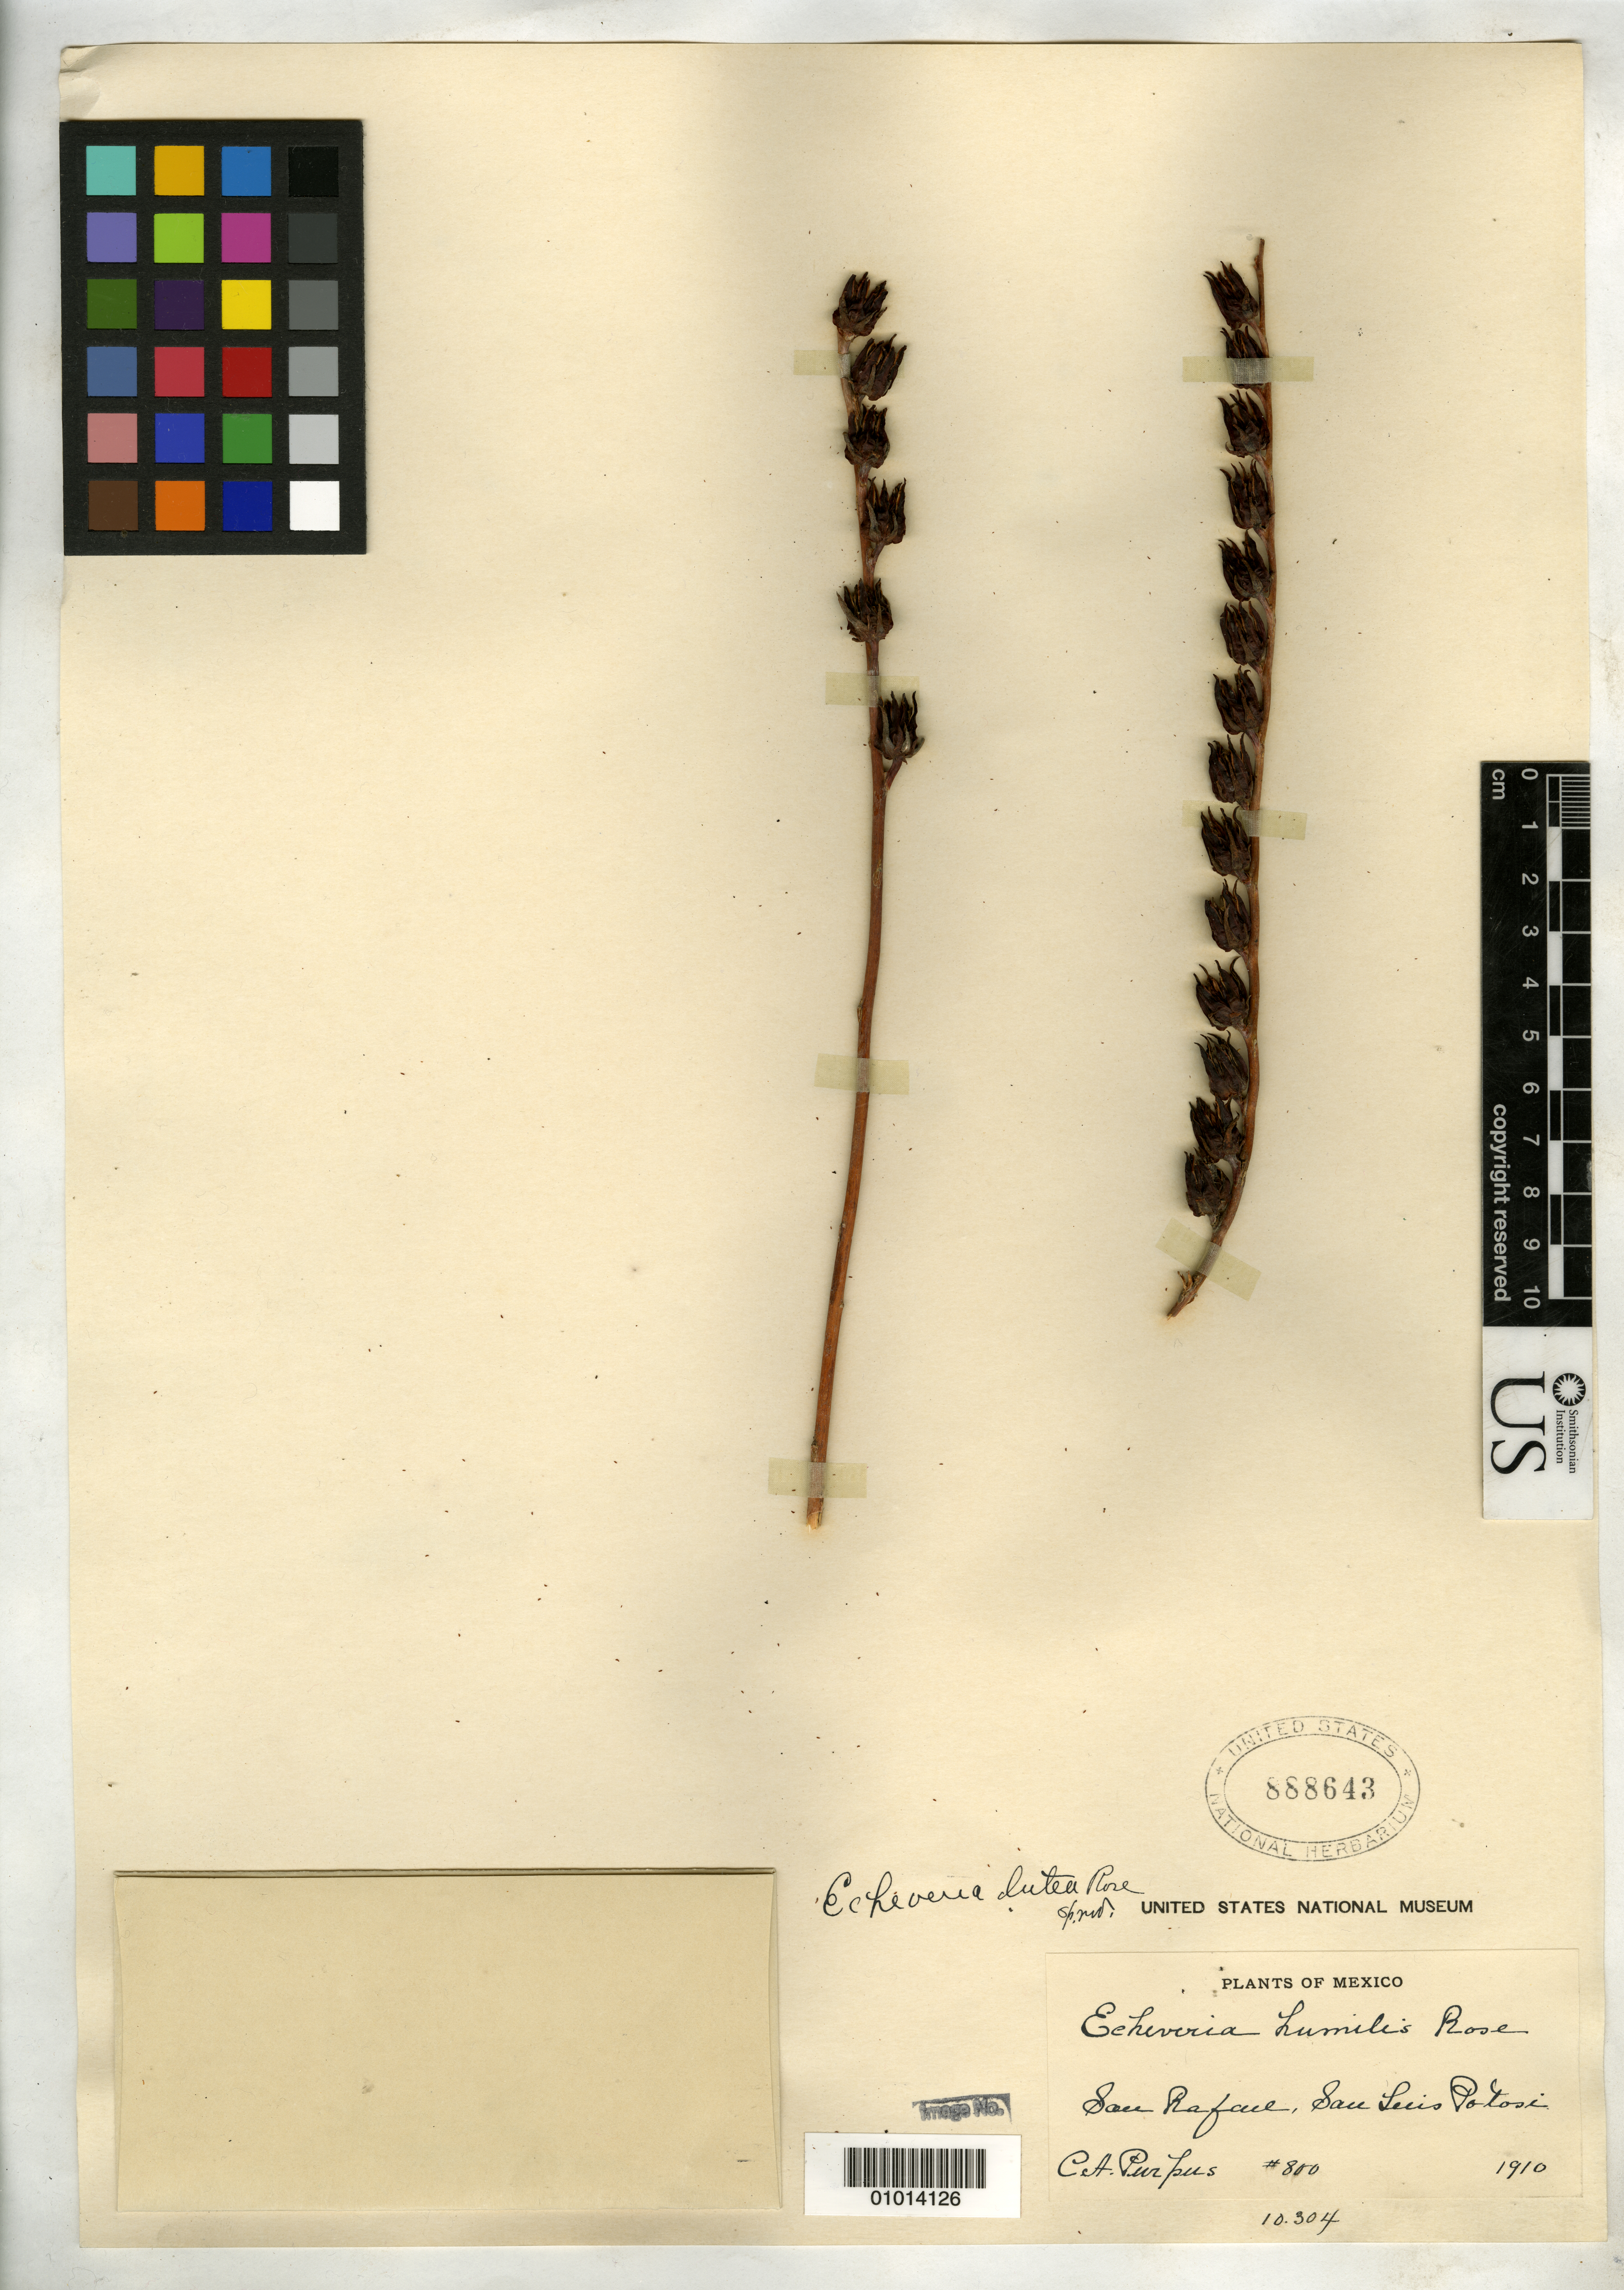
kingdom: Plantae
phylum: Tracheophyta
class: Magnoliopsida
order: Saxifragales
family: Crassulaceae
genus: Echeveria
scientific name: Echeveria lutea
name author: Rose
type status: Isotype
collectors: C. A. Purpus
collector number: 800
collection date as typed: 1910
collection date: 1910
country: Mexico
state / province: San Luis Potosí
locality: San Rafael.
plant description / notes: Specimen apparently made from cultivated plant, greenhouse accession no. 10.304; type status ambiguous, probably an isotype but possibly a clonotype. Holotype (USNH 619743) was made from cultivated material, "flowered in Washington, July, 1911".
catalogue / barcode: US 888643